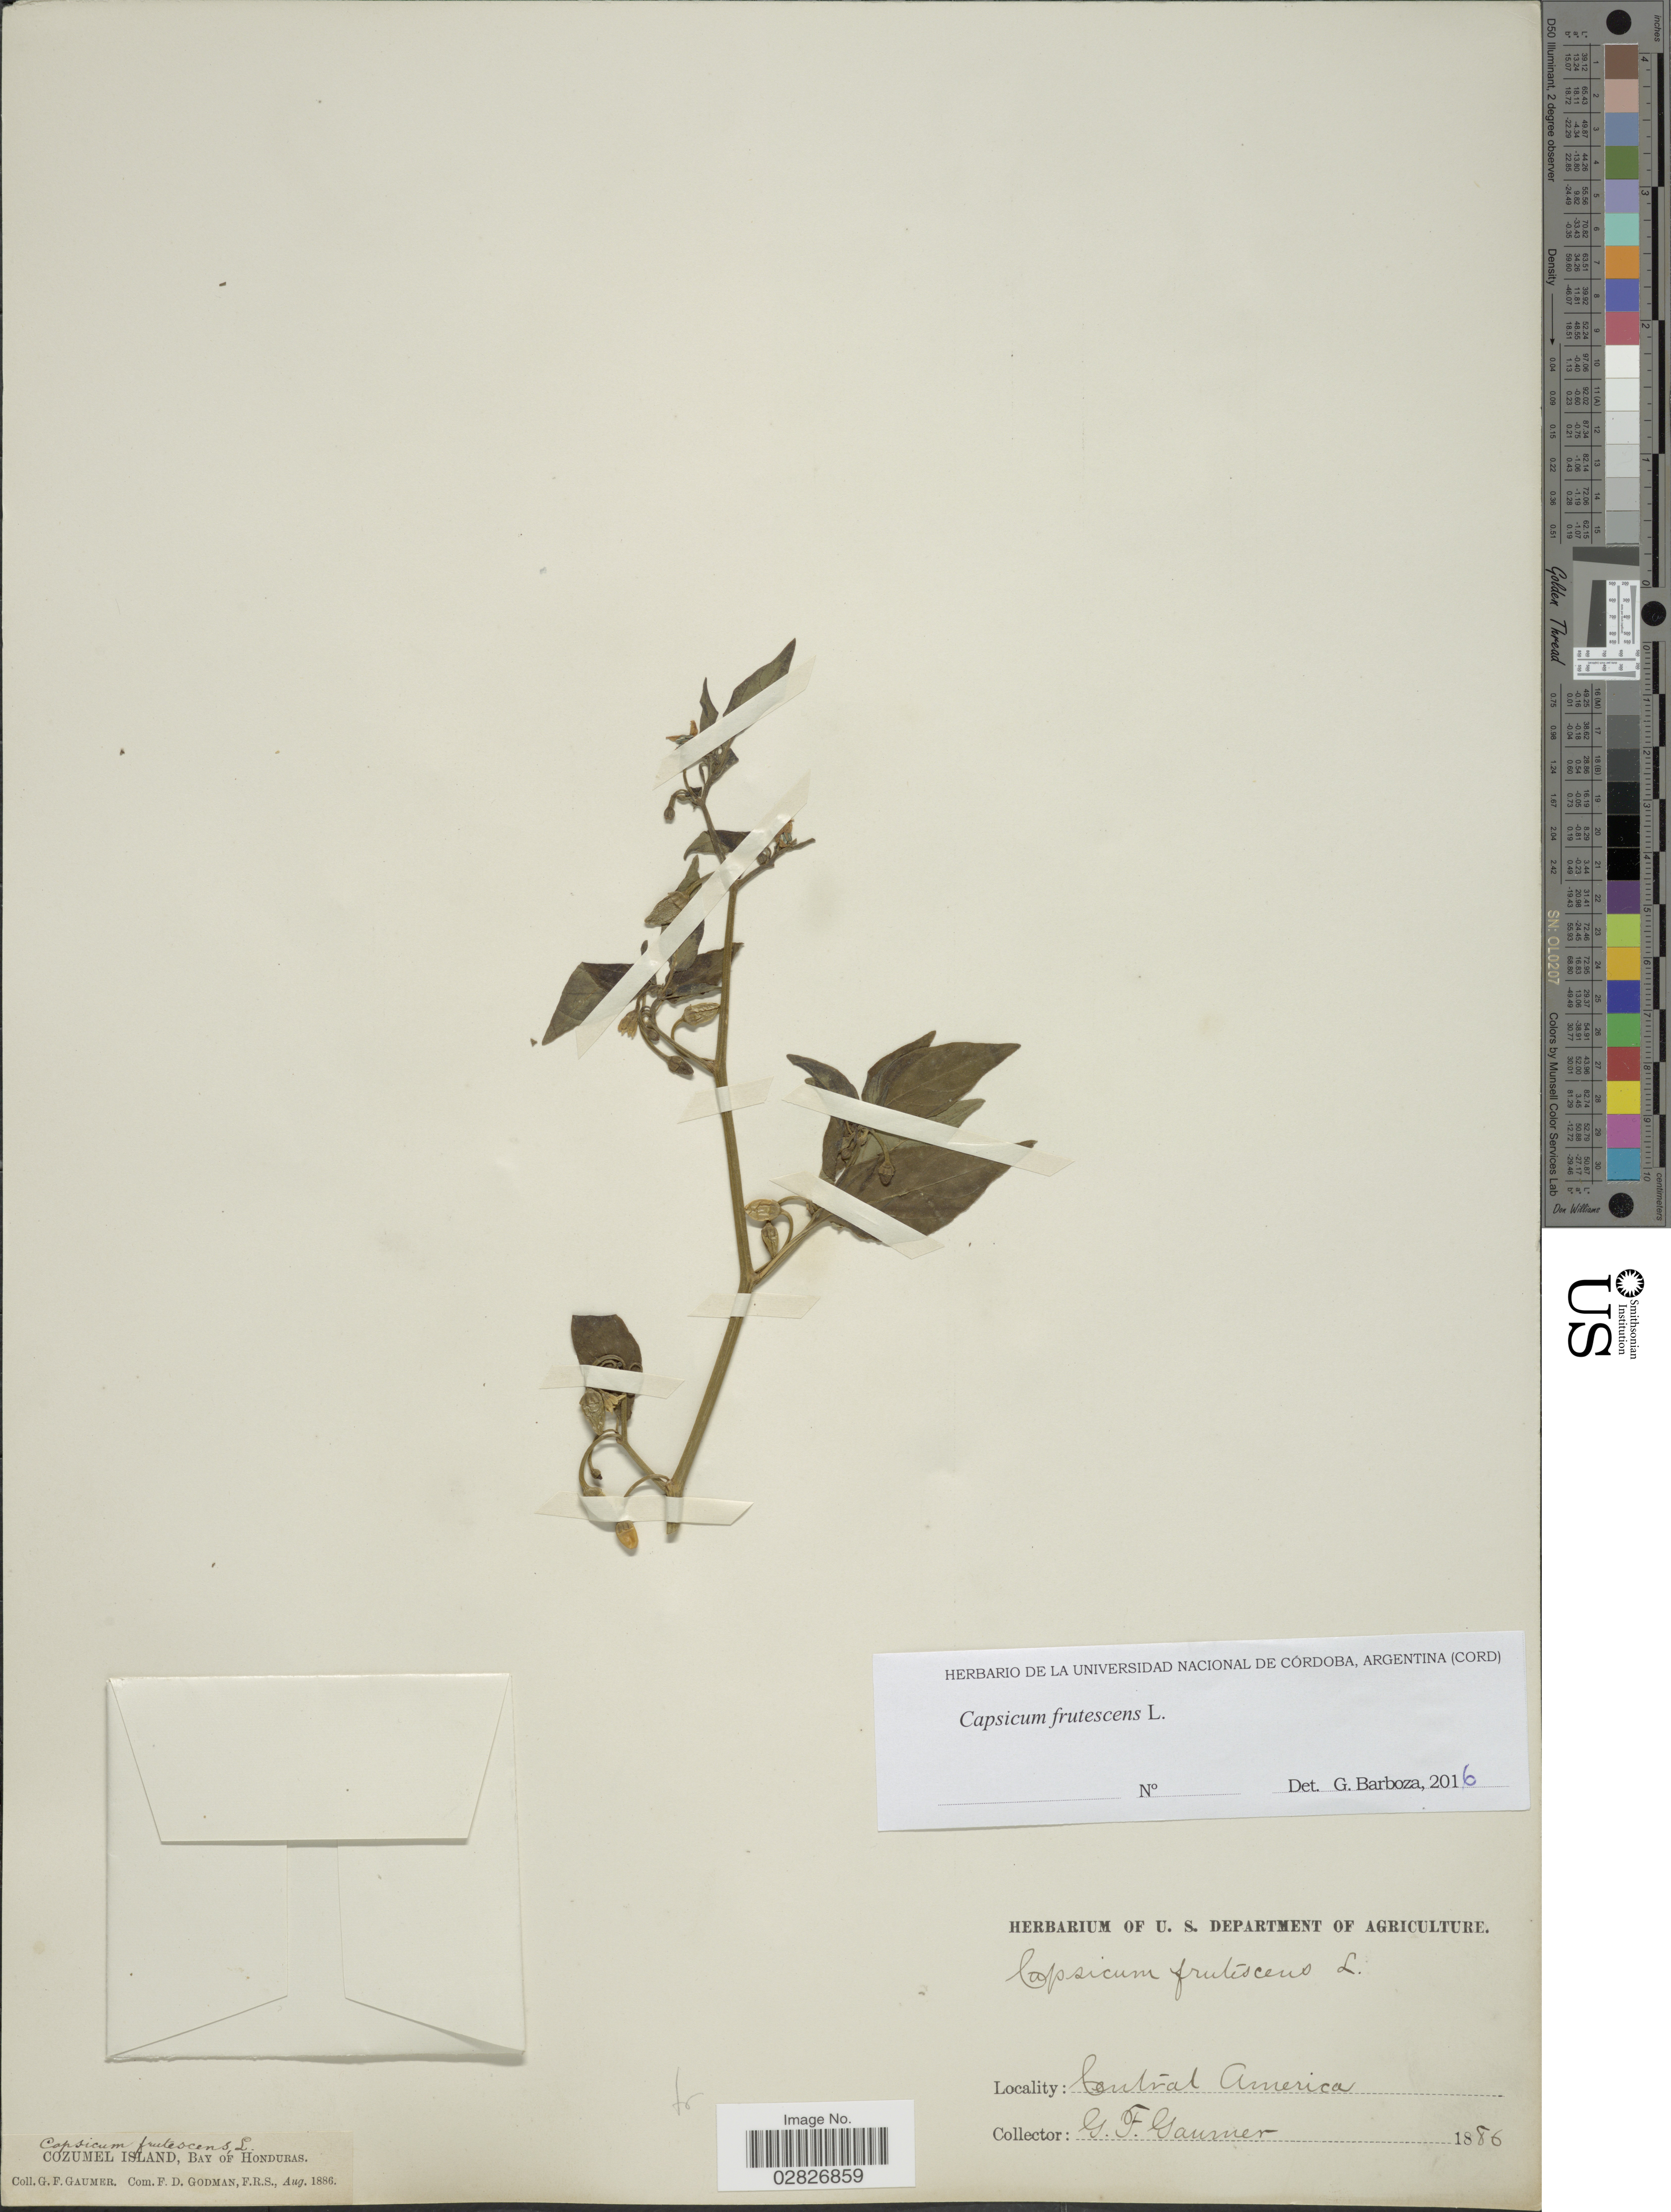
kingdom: Plantae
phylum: Tracheophyta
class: Magnoliopsida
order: Solanales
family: Solanaceae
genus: Capsicum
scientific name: Capsicum frutescens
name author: L.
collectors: G. F. Gaumer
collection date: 1886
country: Honduras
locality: Conzumel Island, Bay of Honduras.